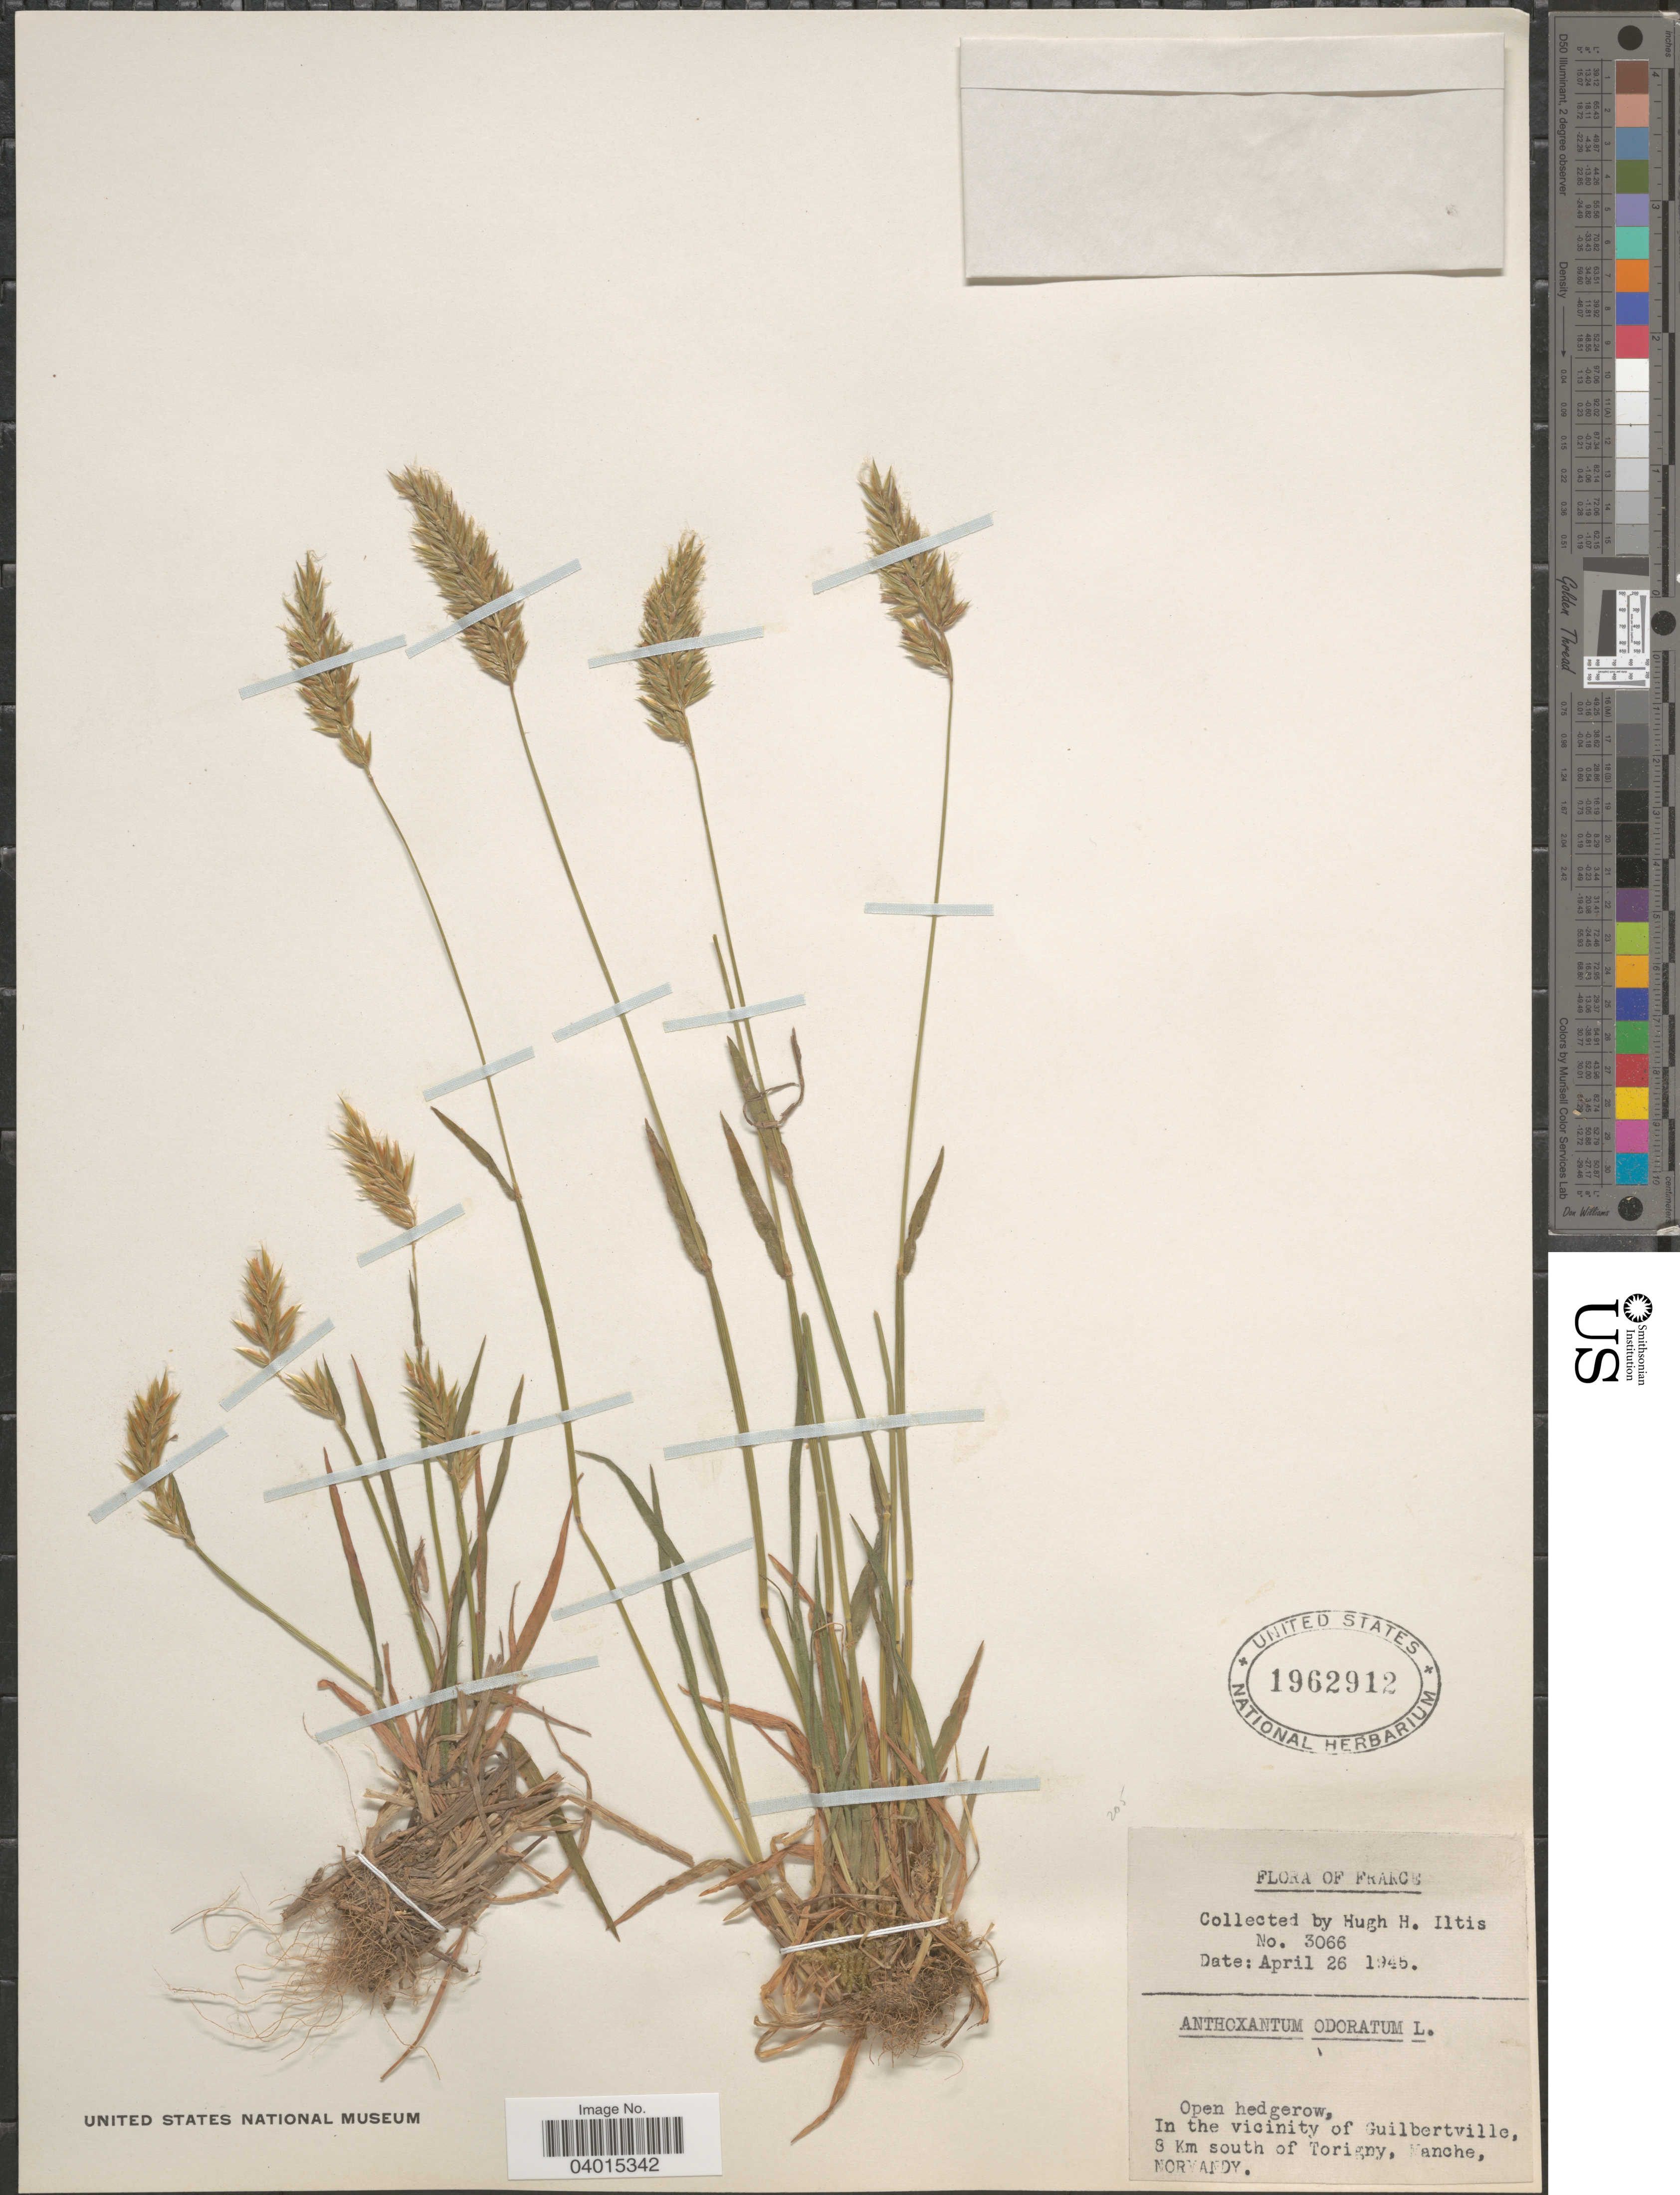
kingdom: Plantae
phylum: Tracheophyta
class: Liliopsida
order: Poales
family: Poaceae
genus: Anthoxanthum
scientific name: Anthoxanthum odoratum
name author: L.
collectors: H. H. Iltis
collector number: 3066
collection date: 1945-04-26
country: France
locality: Open hedgerow, In the vicinity of Guilbertville, 8 Km south of Torigny, Manche, Norvandy.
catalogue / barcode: US 1962912